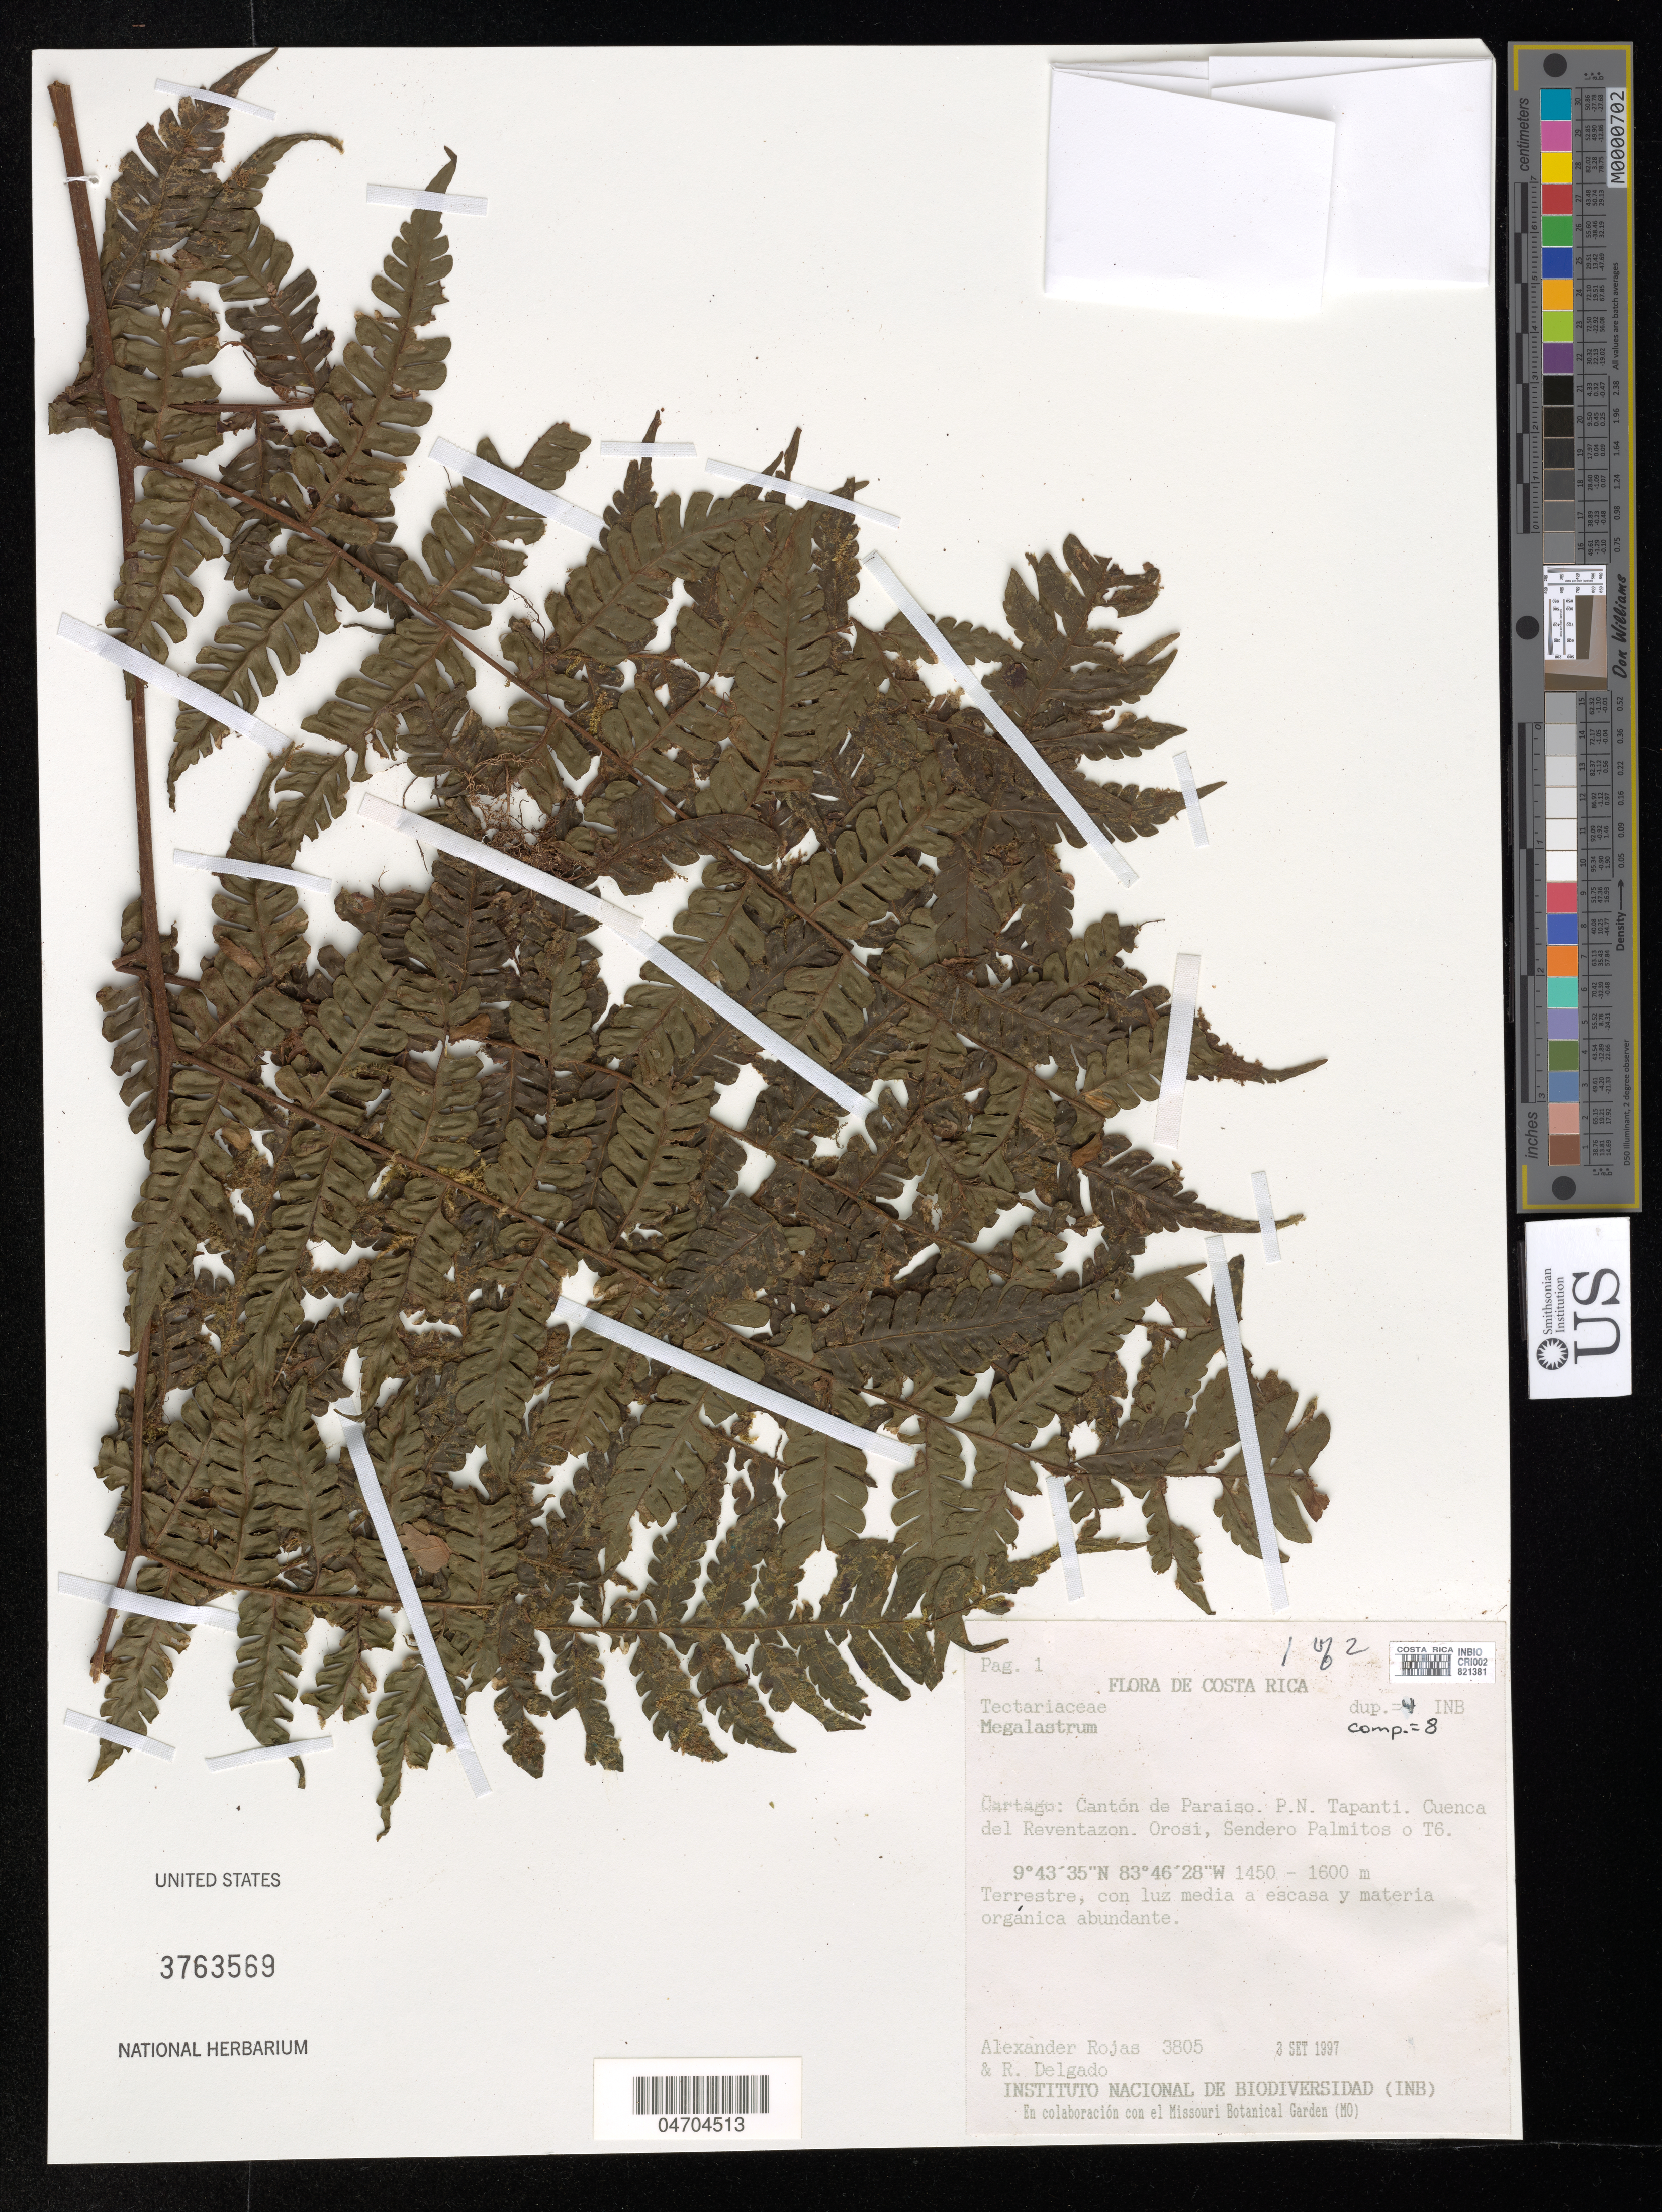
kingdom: Plantae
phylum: Tracheophyta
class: Polypodiopsida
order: Polypodiales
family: Dryopteridaceae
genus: Megalastrum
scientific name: Megalastrum sp.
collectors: A. Rojas & R. Delgado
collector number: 3805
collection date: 1997-09-03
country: Costa Rica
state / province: Cartago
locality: Cantón de Paraiso. P. N. Tapanti. Cuenca del Reventazon. Orosi, Sendero Palmitos o T6.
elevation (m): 1450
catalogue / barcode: US 3763569